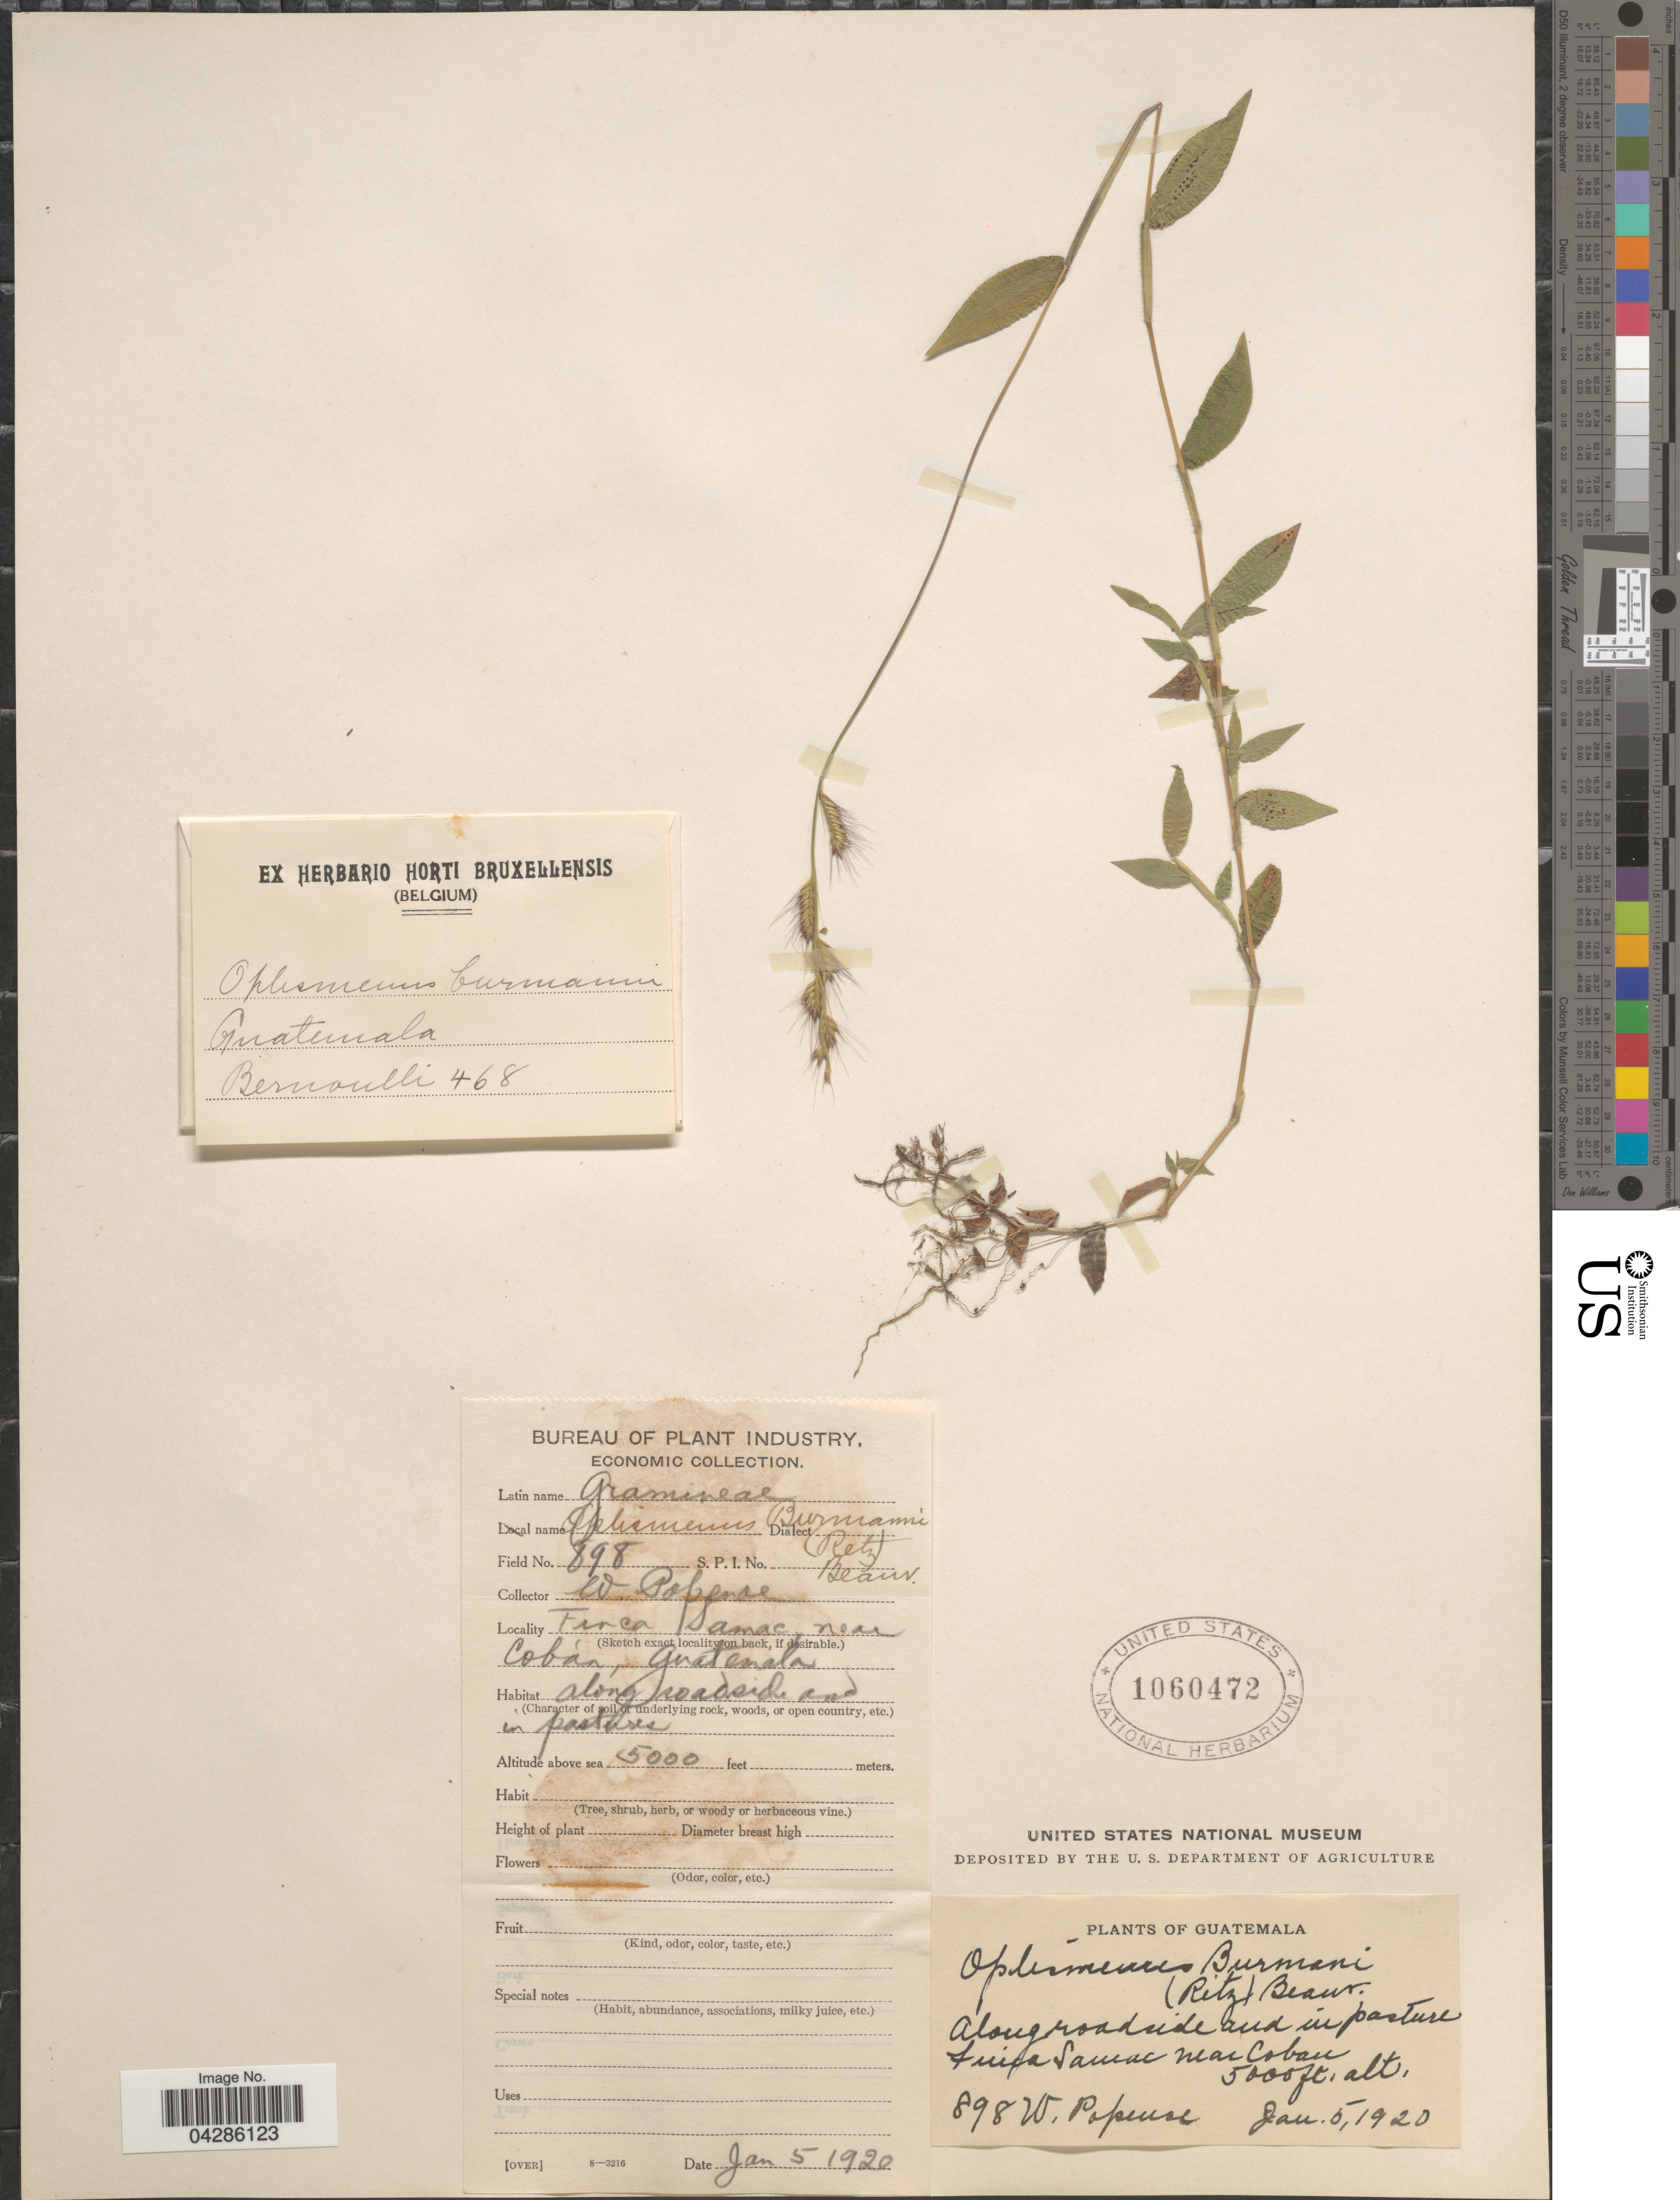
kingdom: Plantae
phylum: Tracheophyta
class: Liliopsida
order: Poales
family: Poaceae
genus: Oplismenus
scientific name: Oplismenus burmannii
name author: (Retz.) P. Beauv.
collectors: W. Popenoe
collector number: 898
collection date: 1920-01-05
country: Guatemala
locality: Along roadside and in pasture Finca Samac near Coban.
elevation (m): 1524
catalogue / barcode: US 1060472